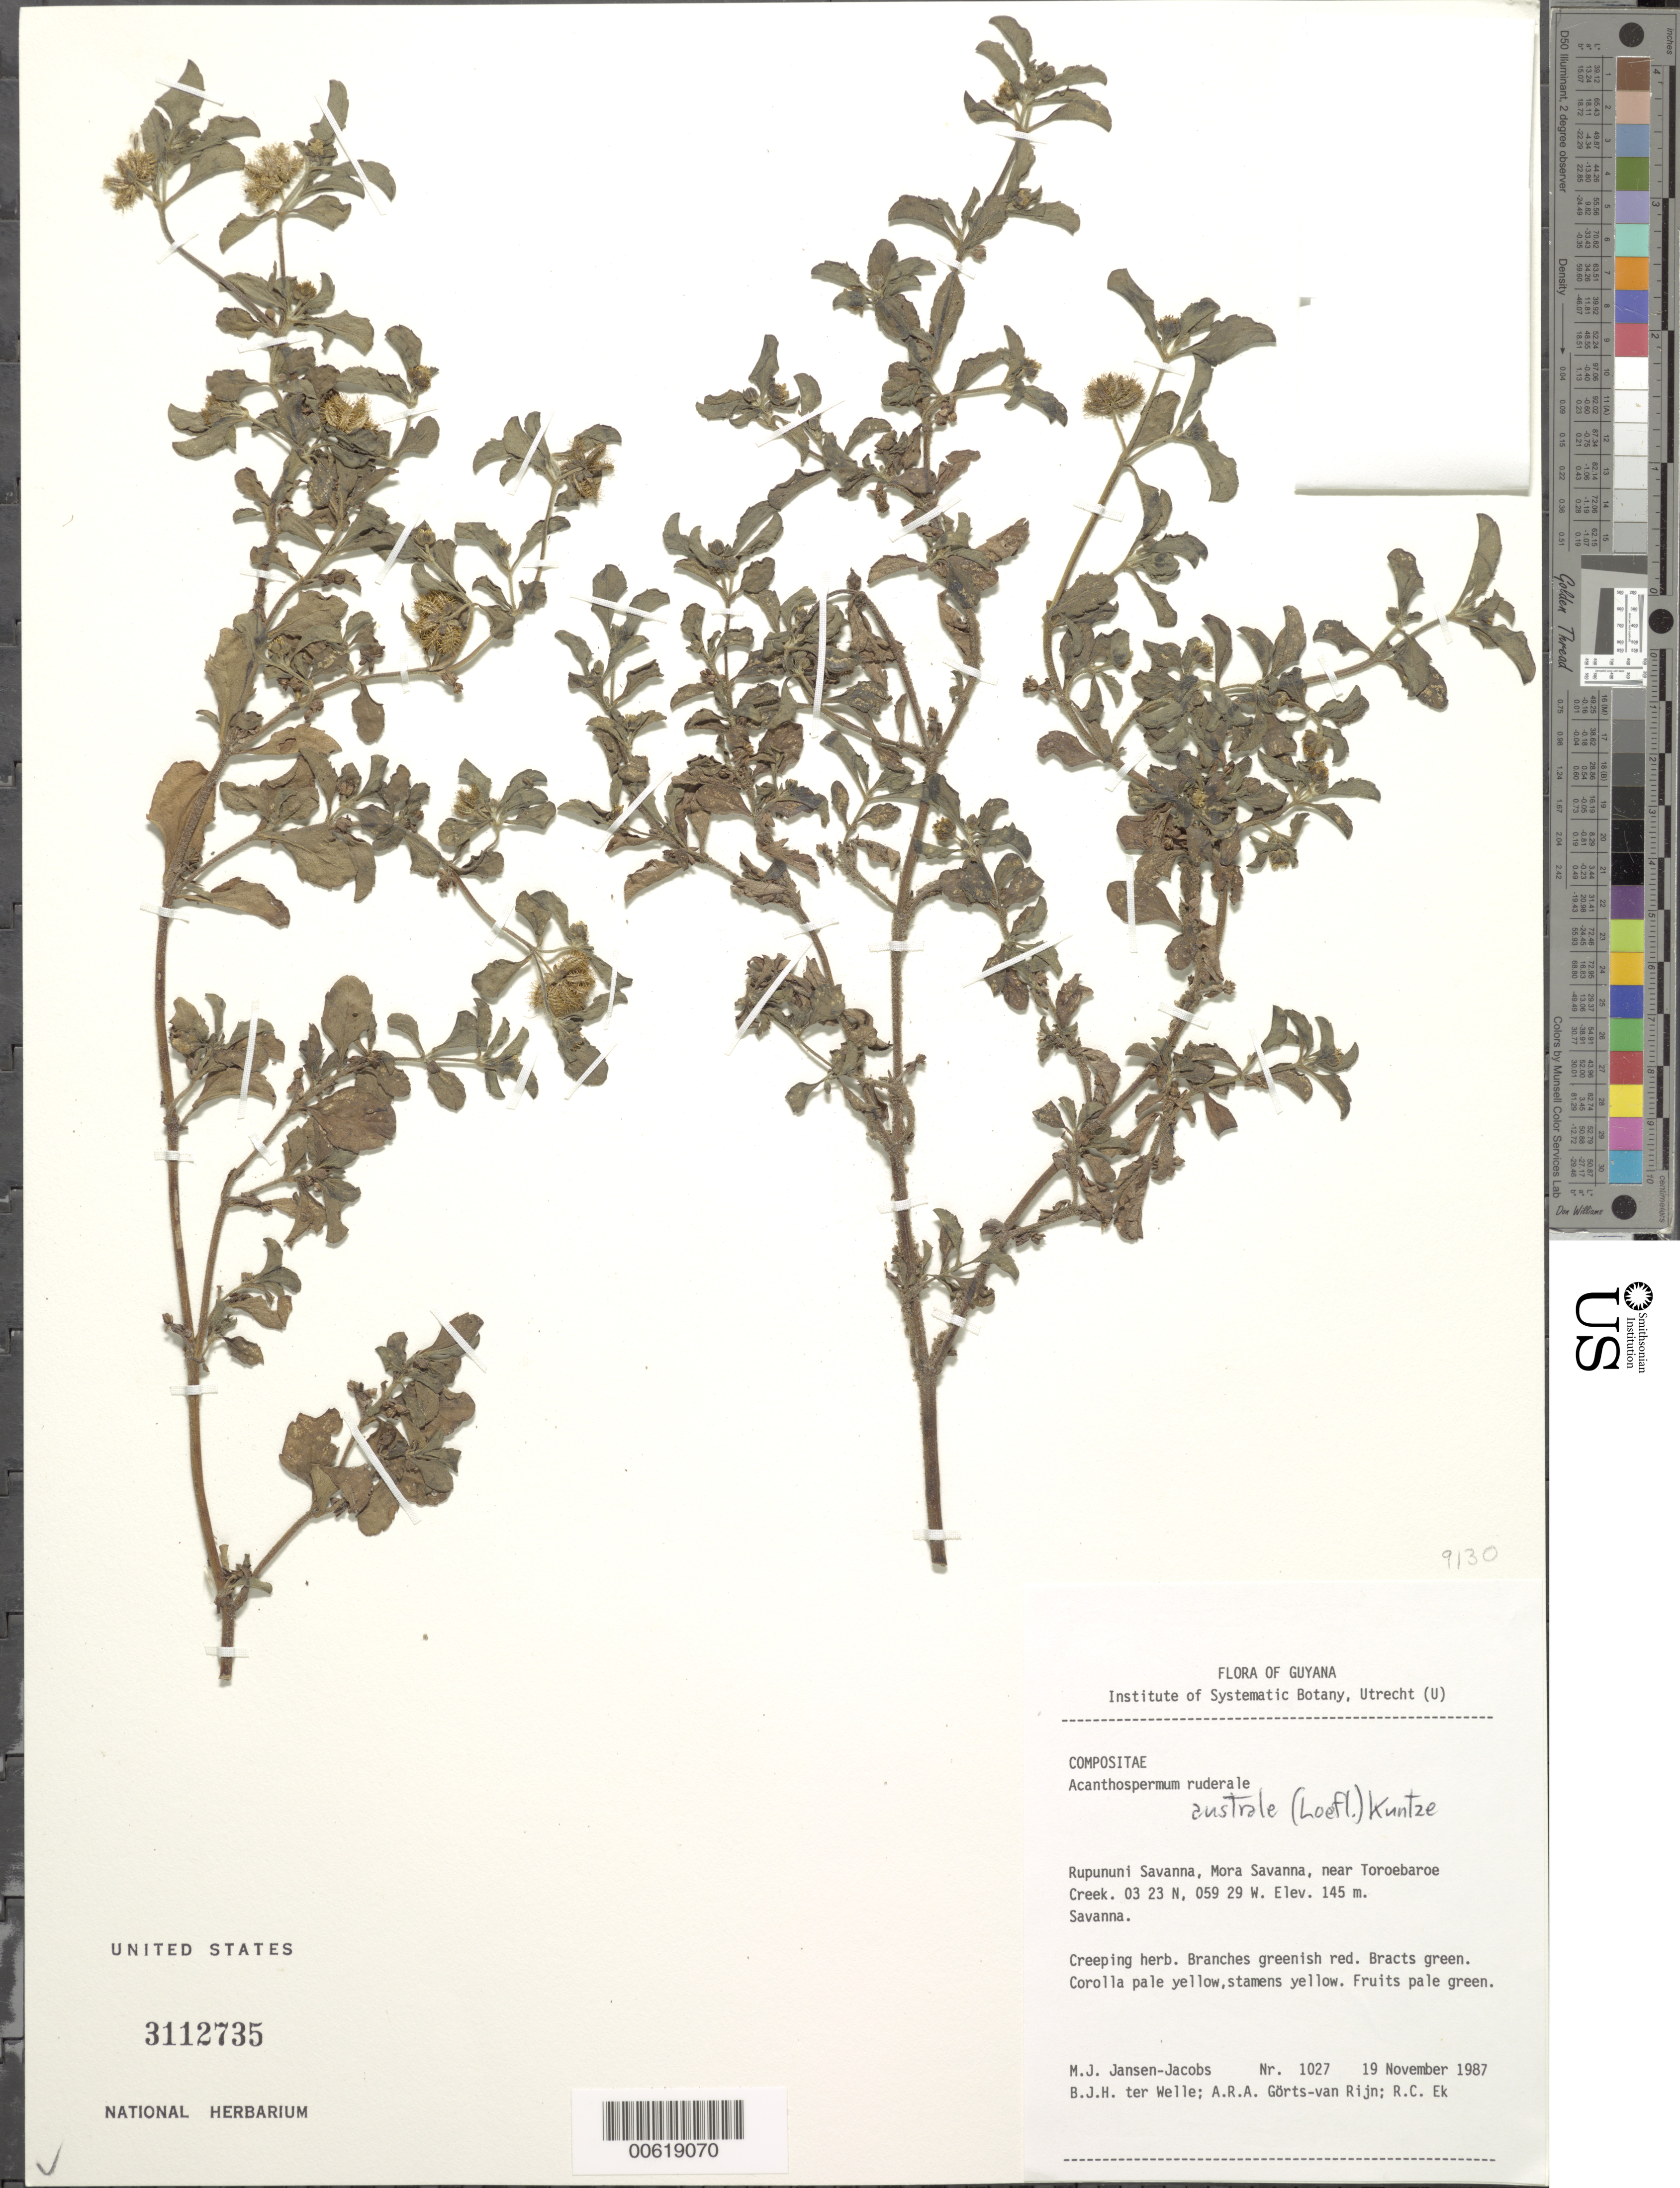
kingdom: Plantae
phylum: Tracheophyta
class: Magnoliopsida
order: Asterales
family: Asteraceae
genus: Acanthospermum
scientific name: Acanthospermum australe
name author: (Loefl.) Kuntze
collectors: M. J. Jansen-Jacobs, B. Welle, A. .R. A. Görts-van Rijn & R. C. Ek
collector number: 1027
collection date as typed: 19-Nov-87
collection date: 1987-11-19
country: Guyana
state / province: U. Takutu-U. Essequibo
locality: Rupununi Savanna, Mora Savanna, near Toroebaroe Creek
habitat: savanna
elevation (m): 145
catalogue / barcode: US 3112735